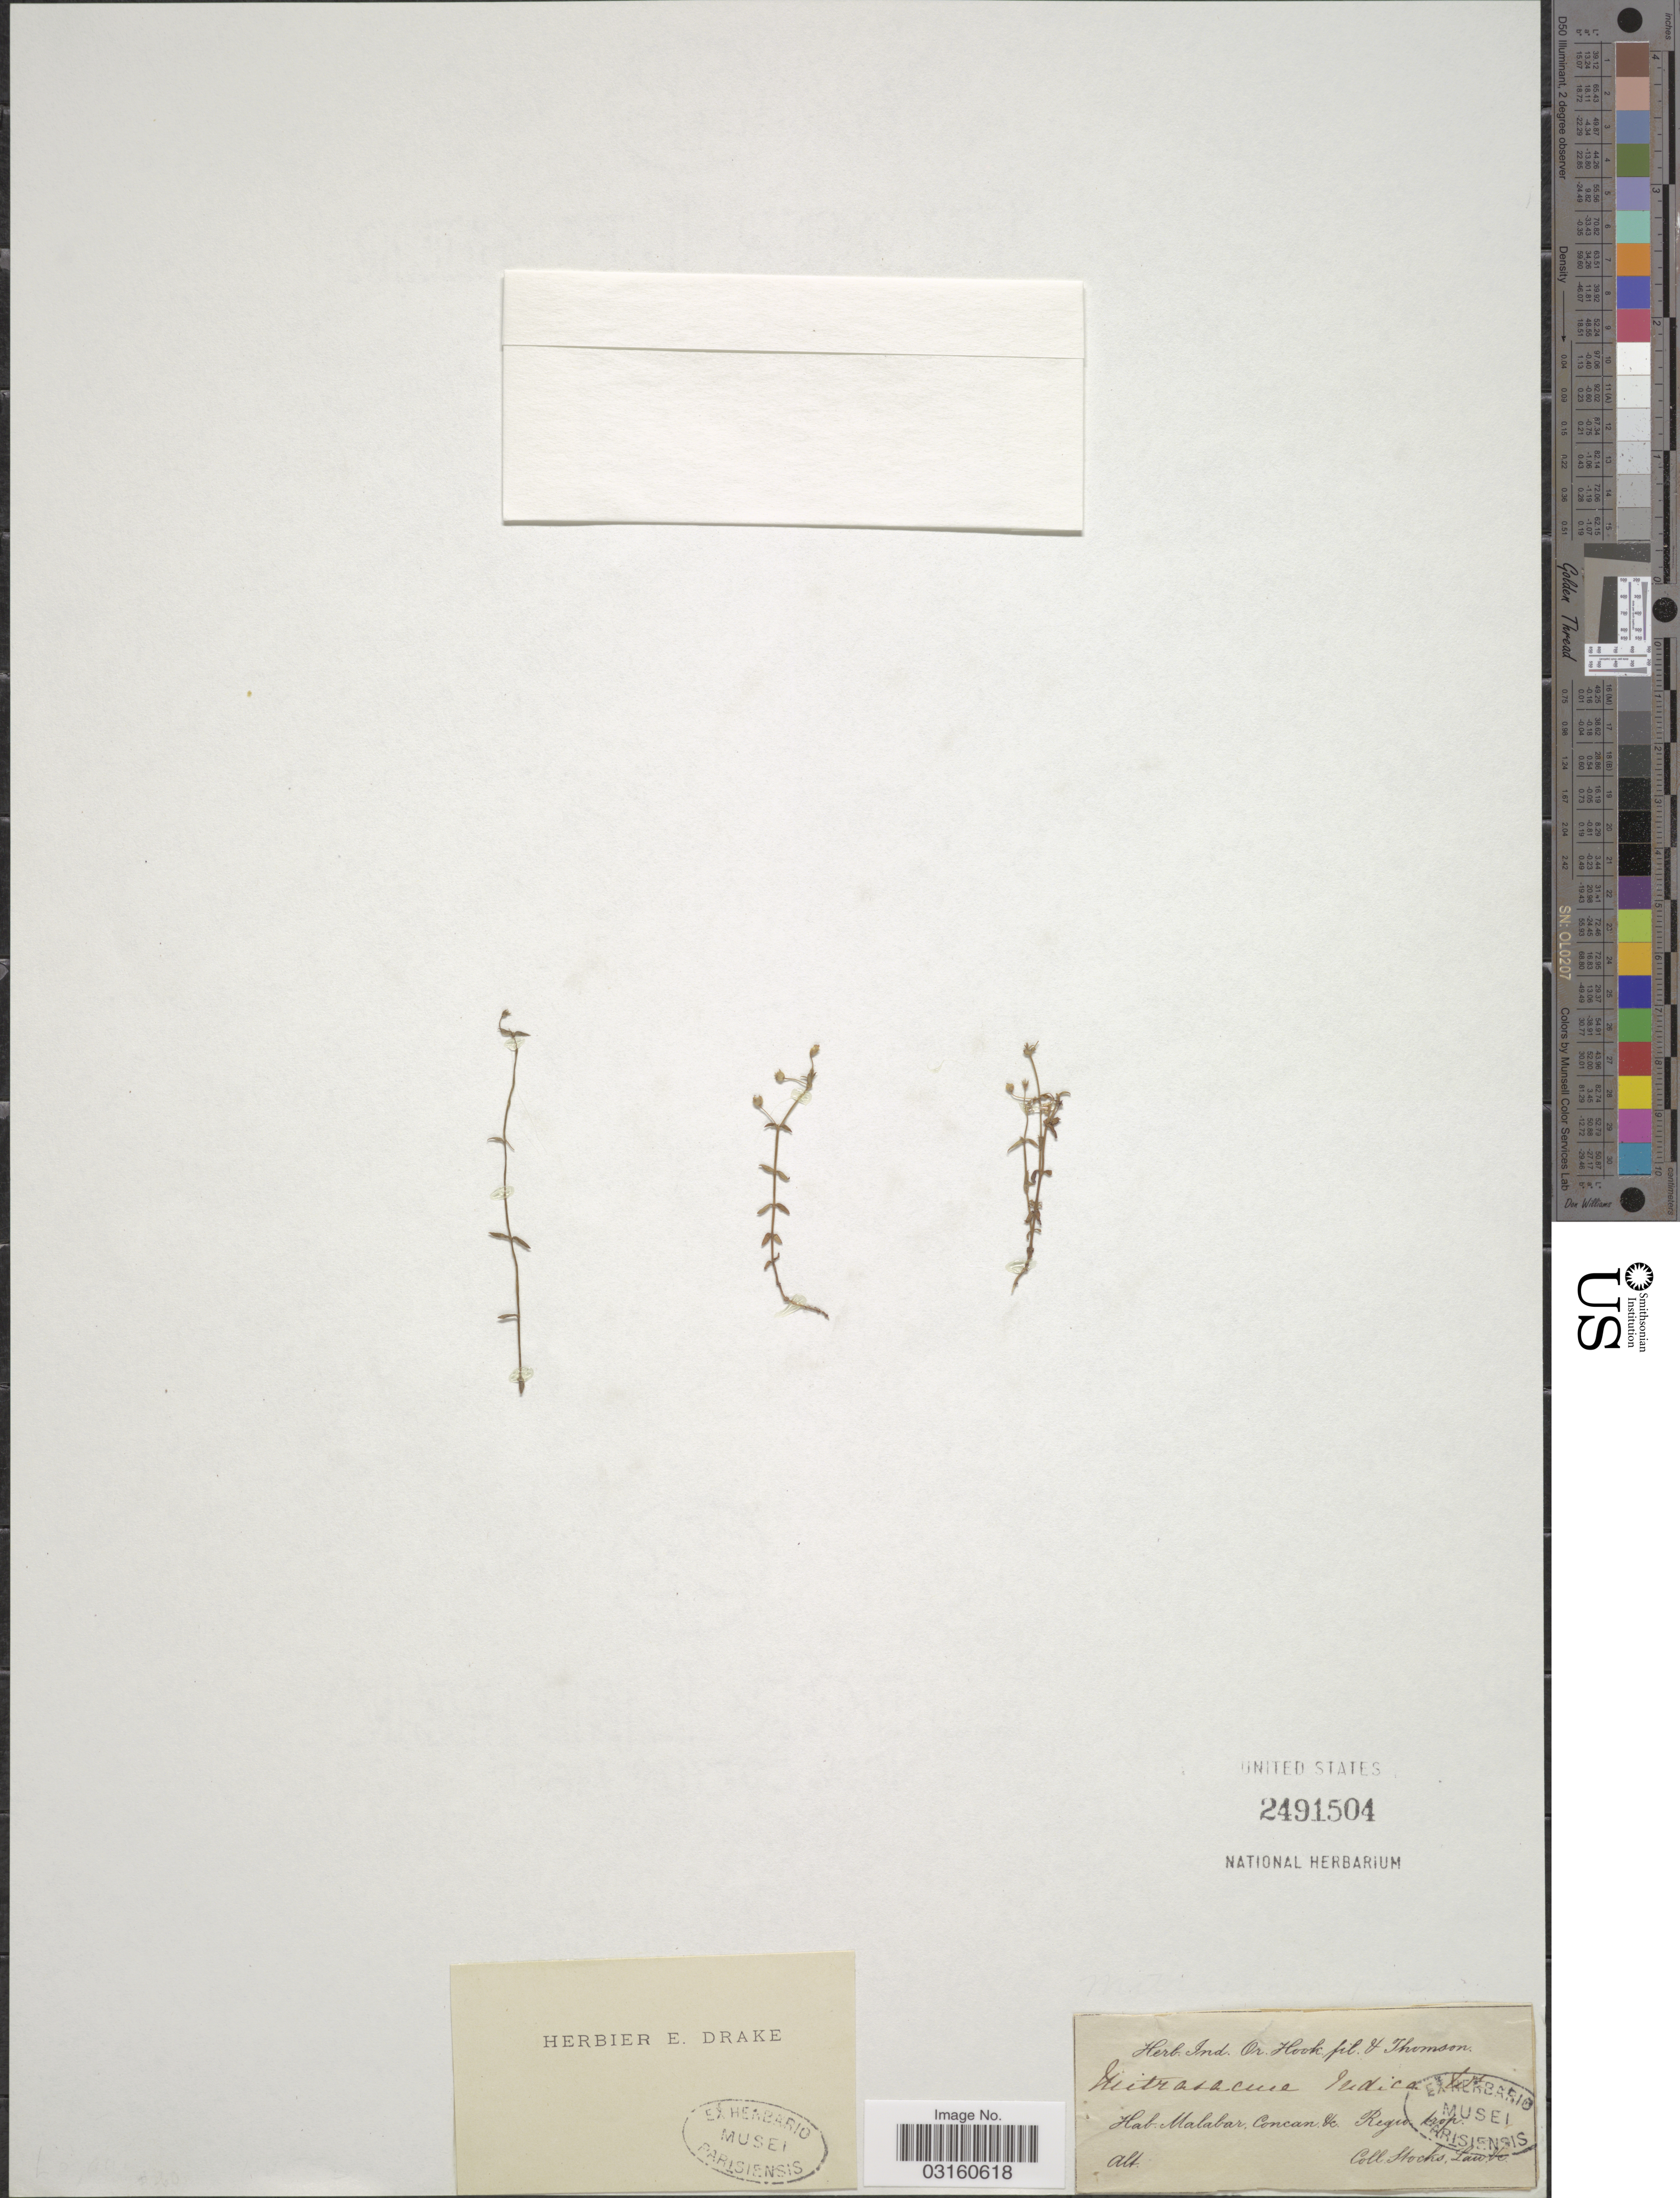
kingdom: Plantae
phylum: Tracheophyta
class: Magnoliopsida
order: Gentianales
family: Loganiaceae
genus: Mitrasacme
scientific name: Mitrasacme indica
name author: Wight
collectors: Stocks, -- & -. Law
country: India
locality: Malabar, Concan. &c. Regio trop.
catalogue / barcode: US 2491504